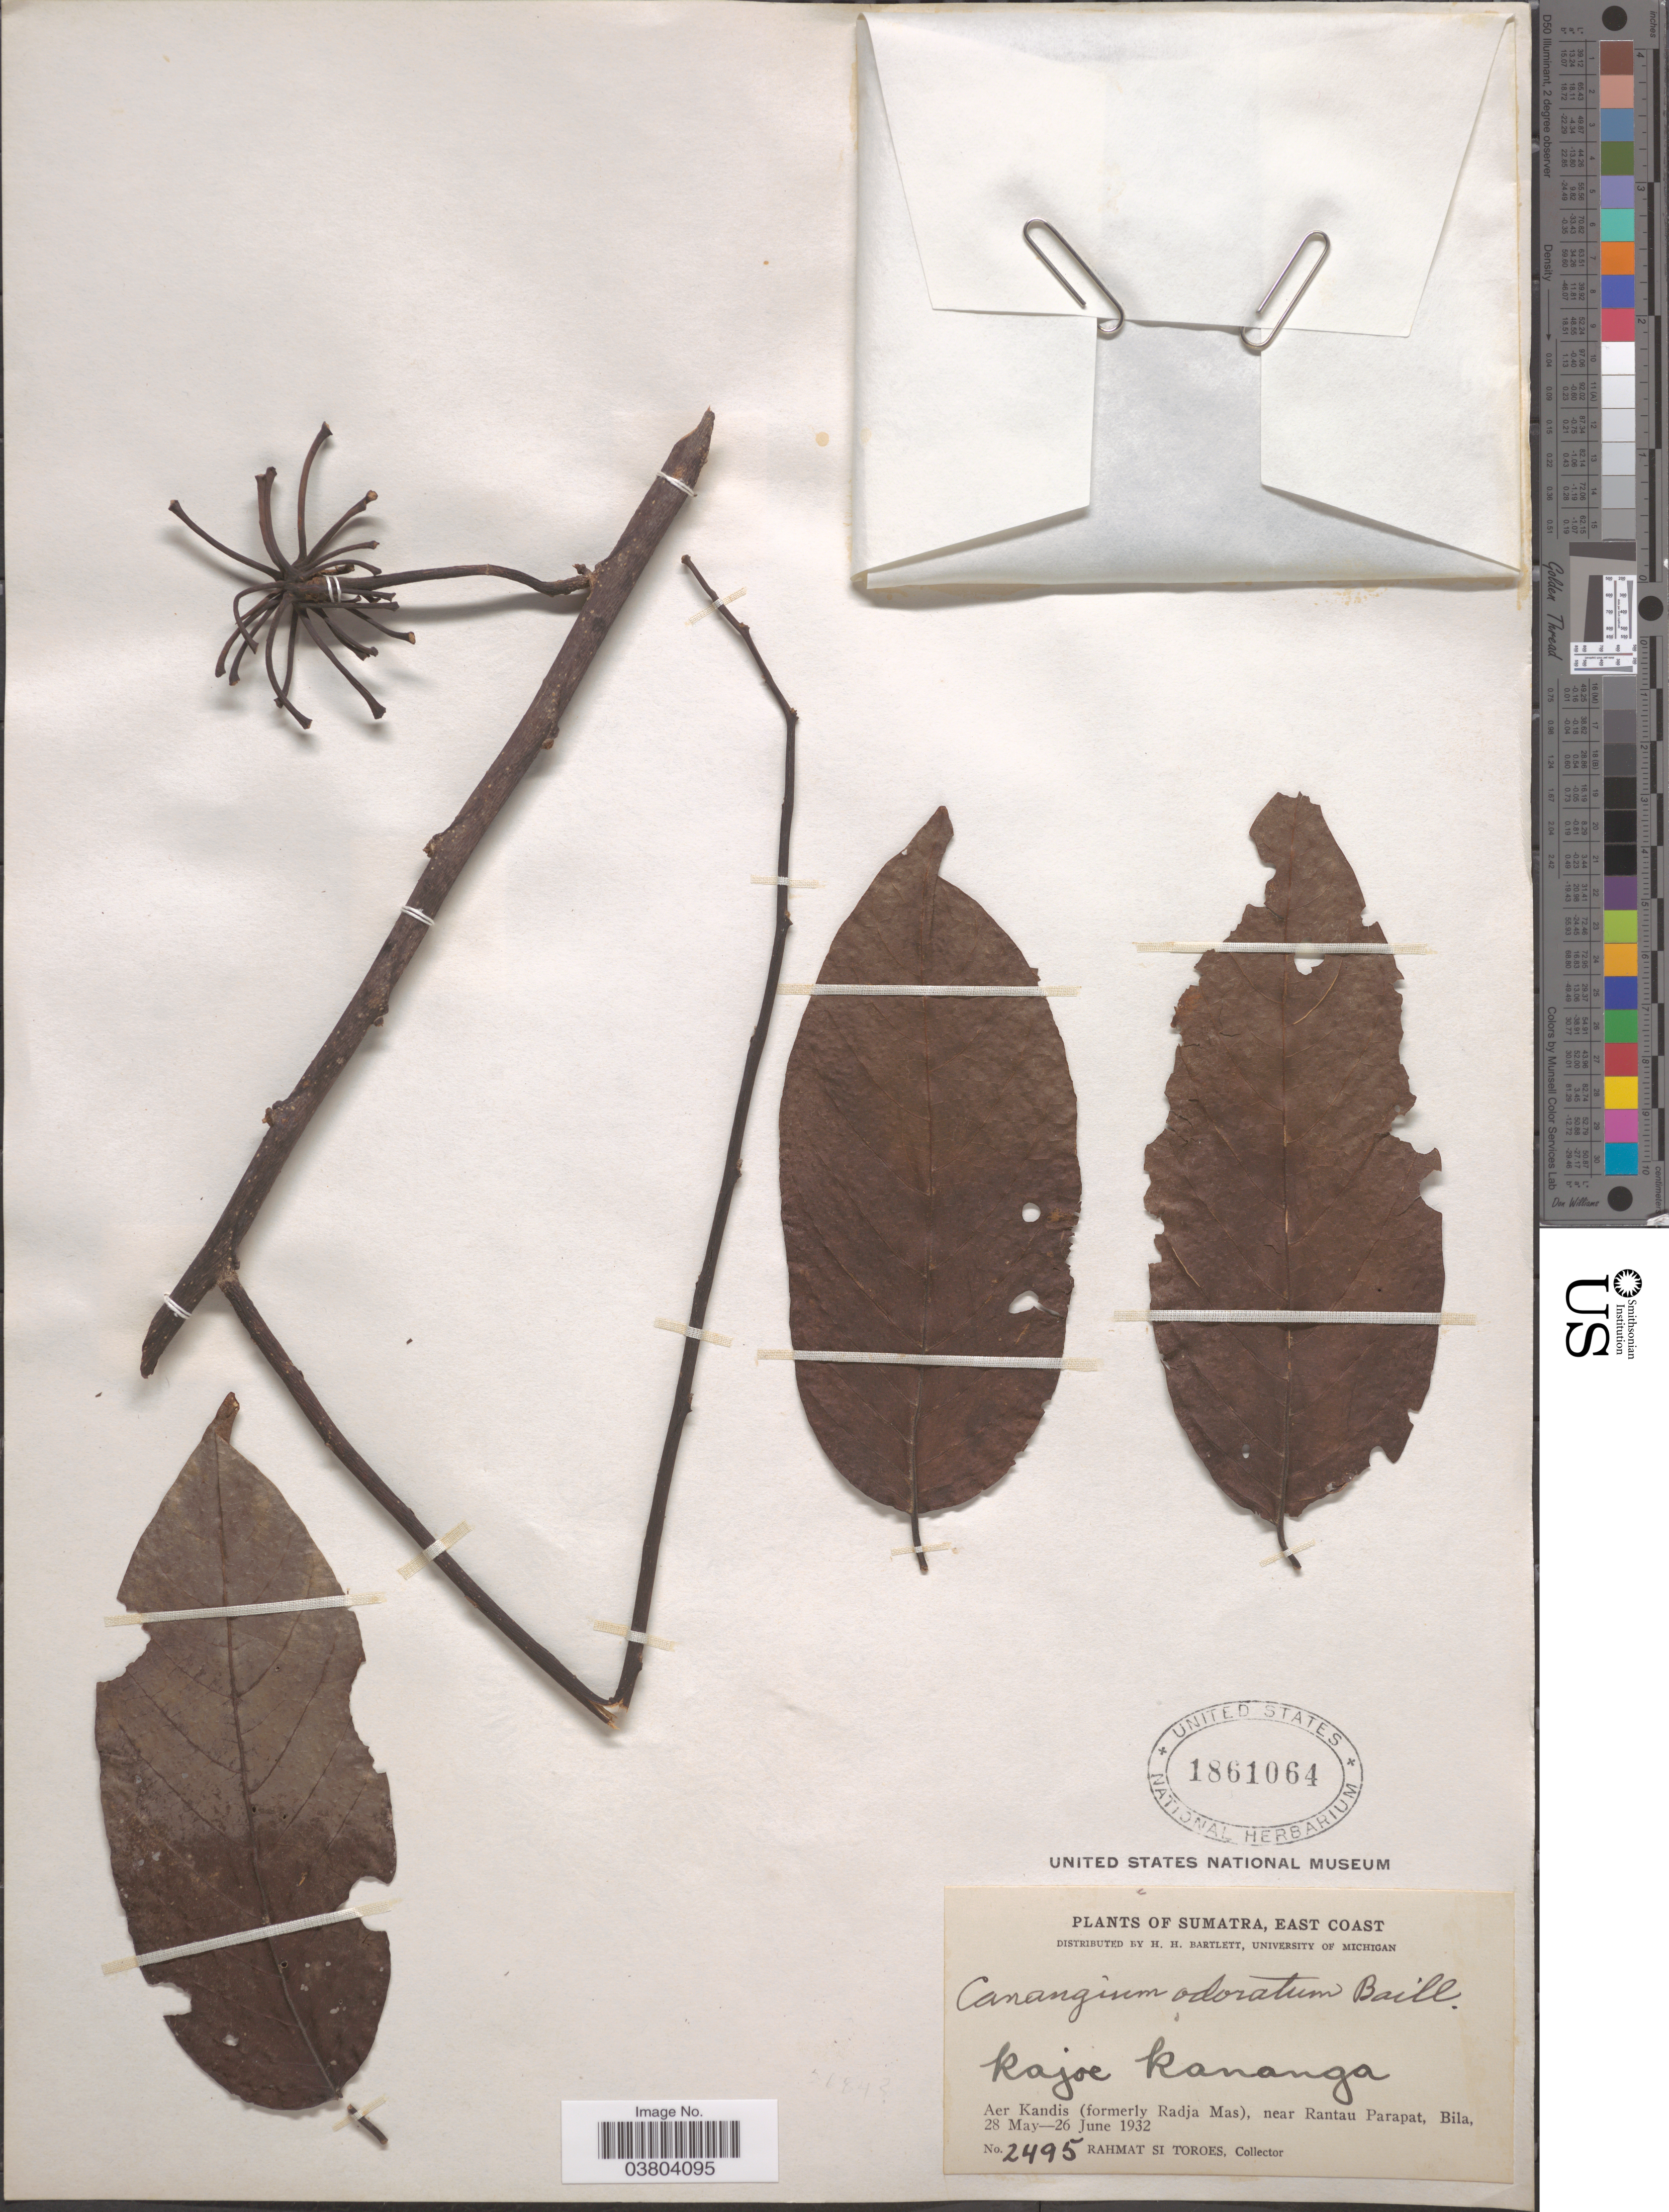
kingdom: Plantae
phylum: Tracheophyta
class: Magnoliopsida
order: Magnoliales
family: Annonaceae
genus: Cananga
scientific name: Cananga odorata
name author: (Lam.) Hook. f. & Thomson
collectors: Rahmat Si Boeea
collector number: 2495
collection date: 1932-05-28/1932-06-26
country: Indonesia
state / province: Sumatra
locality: East Coast. Kajoe kananga. Aer Kandis (formerly Radja Mas), near Rantau Parapat, Bila.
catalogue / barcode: US 1861064